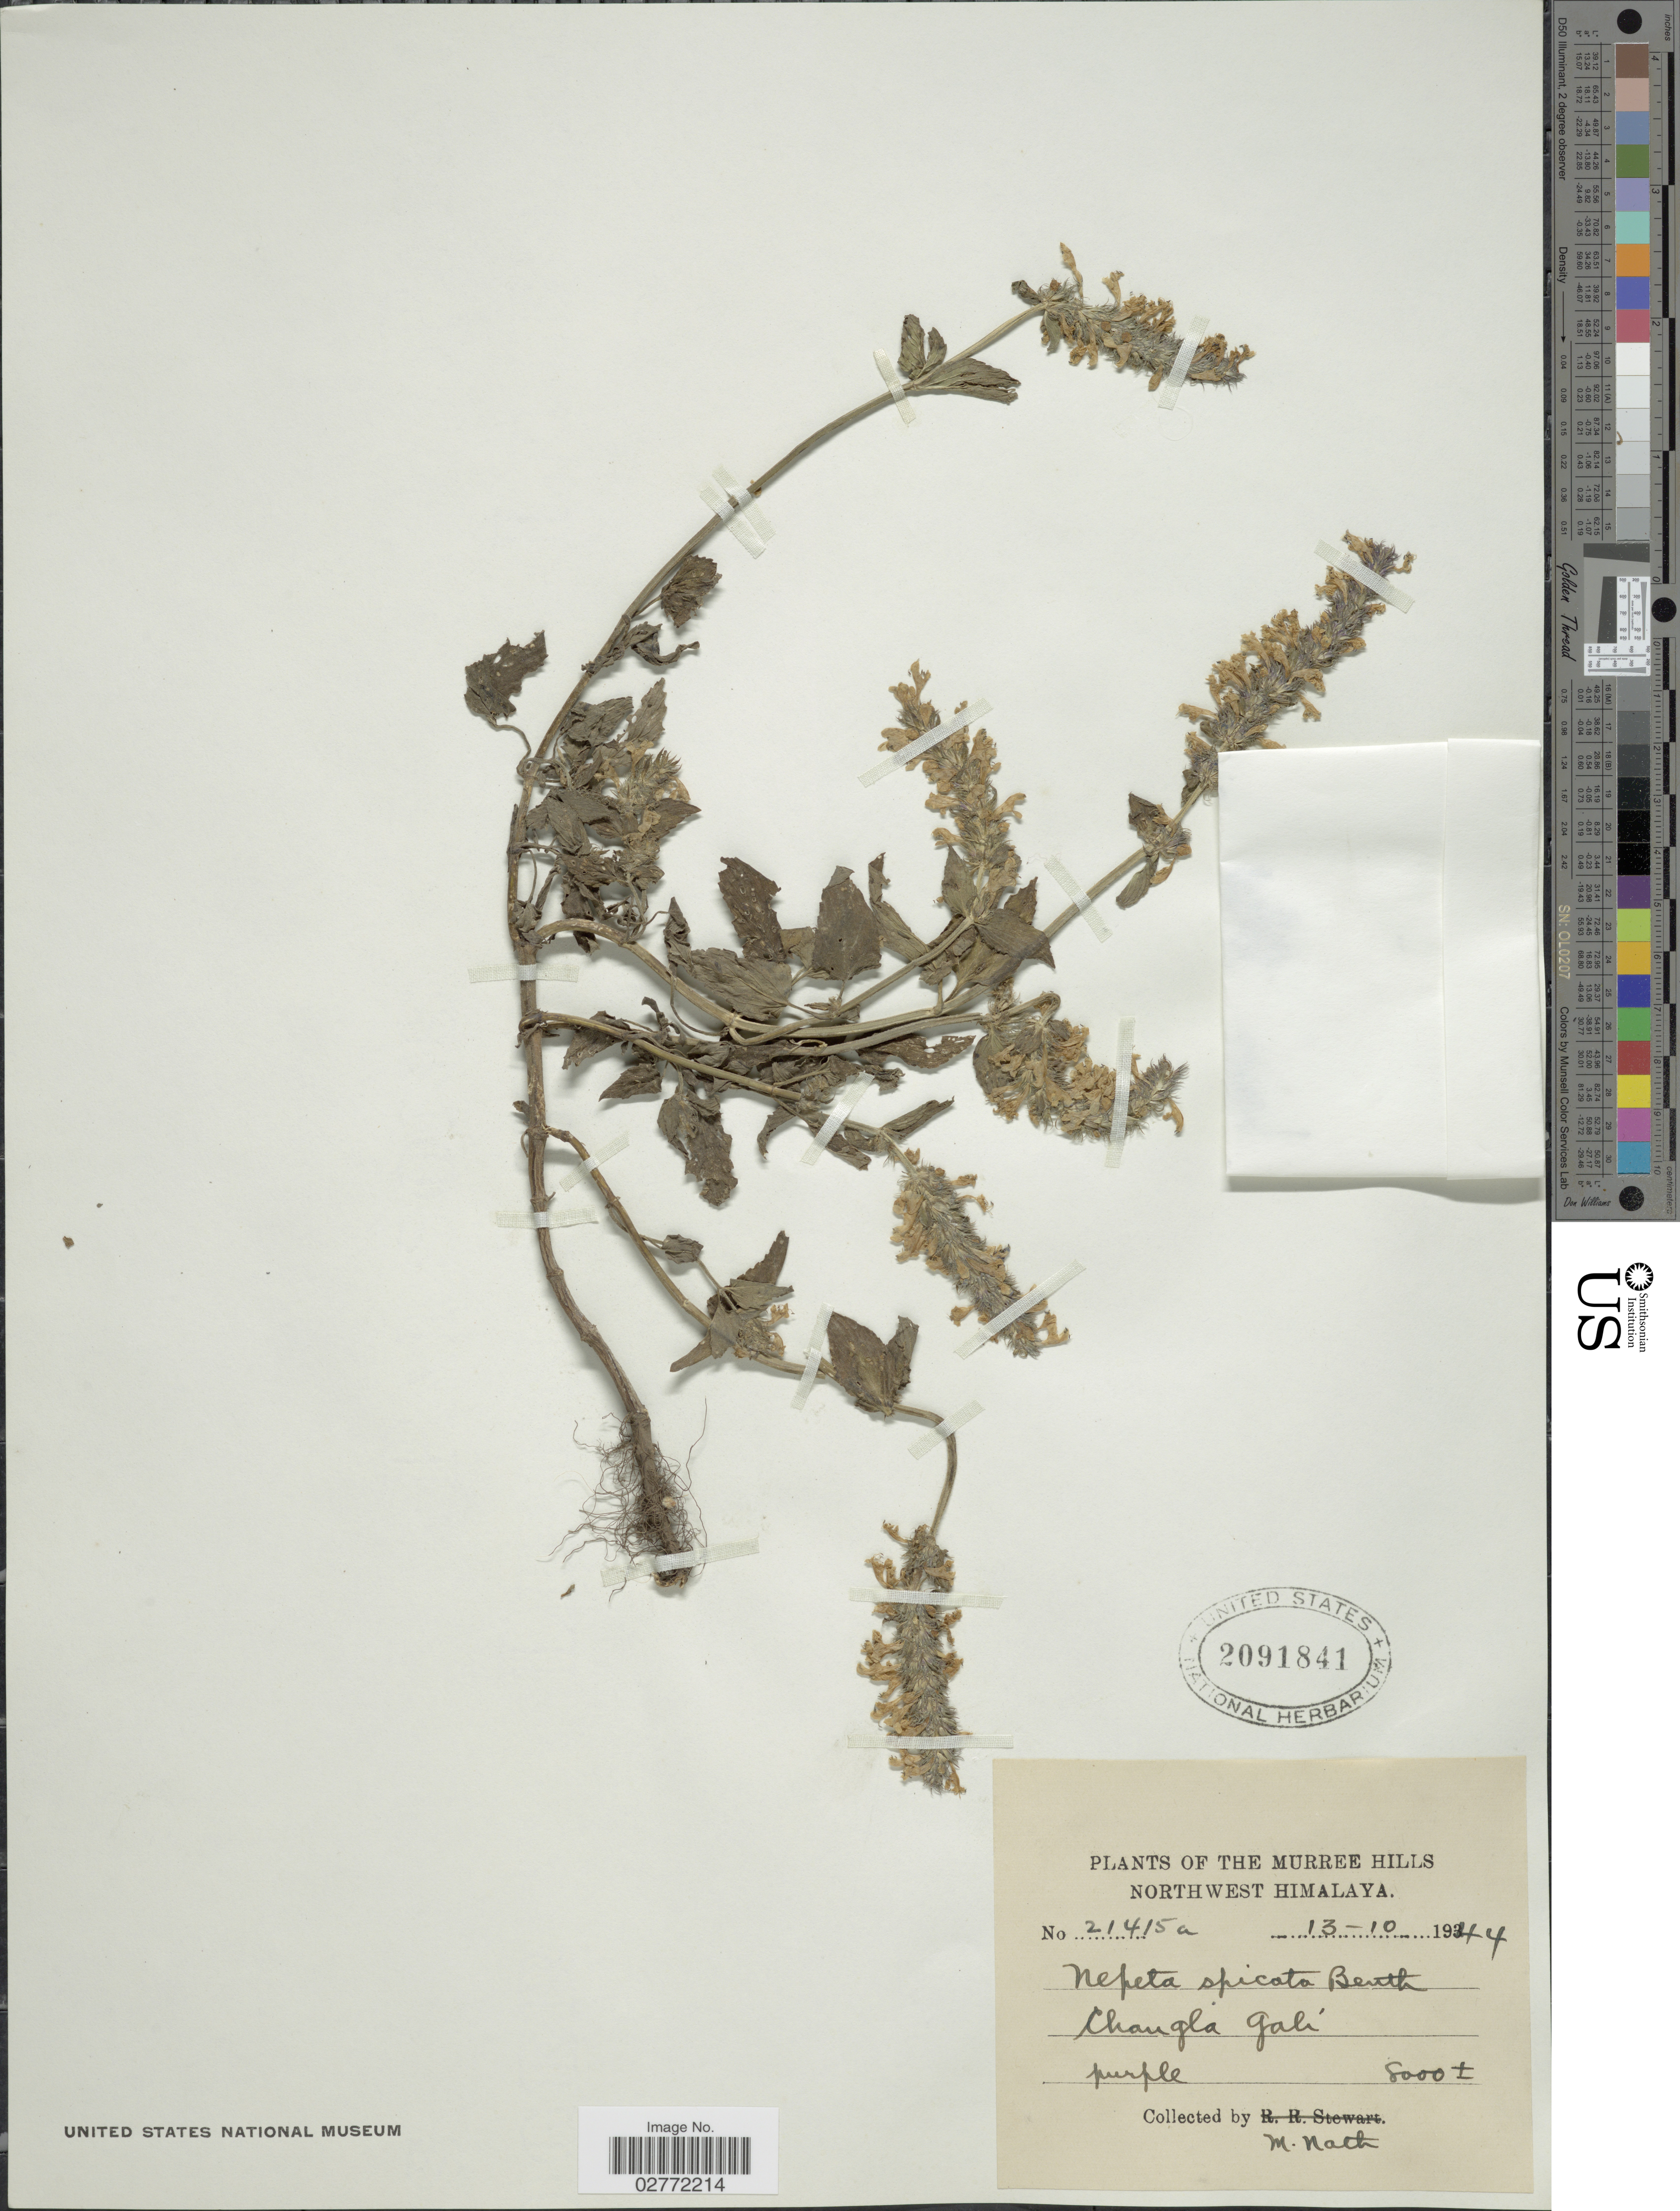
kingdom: Plantae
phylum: Tracheophyta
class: Magnoliopsida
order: Lamiales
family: Lamiaceae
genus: Nepeta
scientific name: Nepeta spicata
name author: Benth.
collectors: M. Nath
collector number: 21415a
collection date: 1944-10-13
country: Pakistan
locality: Murree Hills, Northwest Himalaya, Changla Gali.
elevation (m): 2438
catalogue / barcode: US 2091841